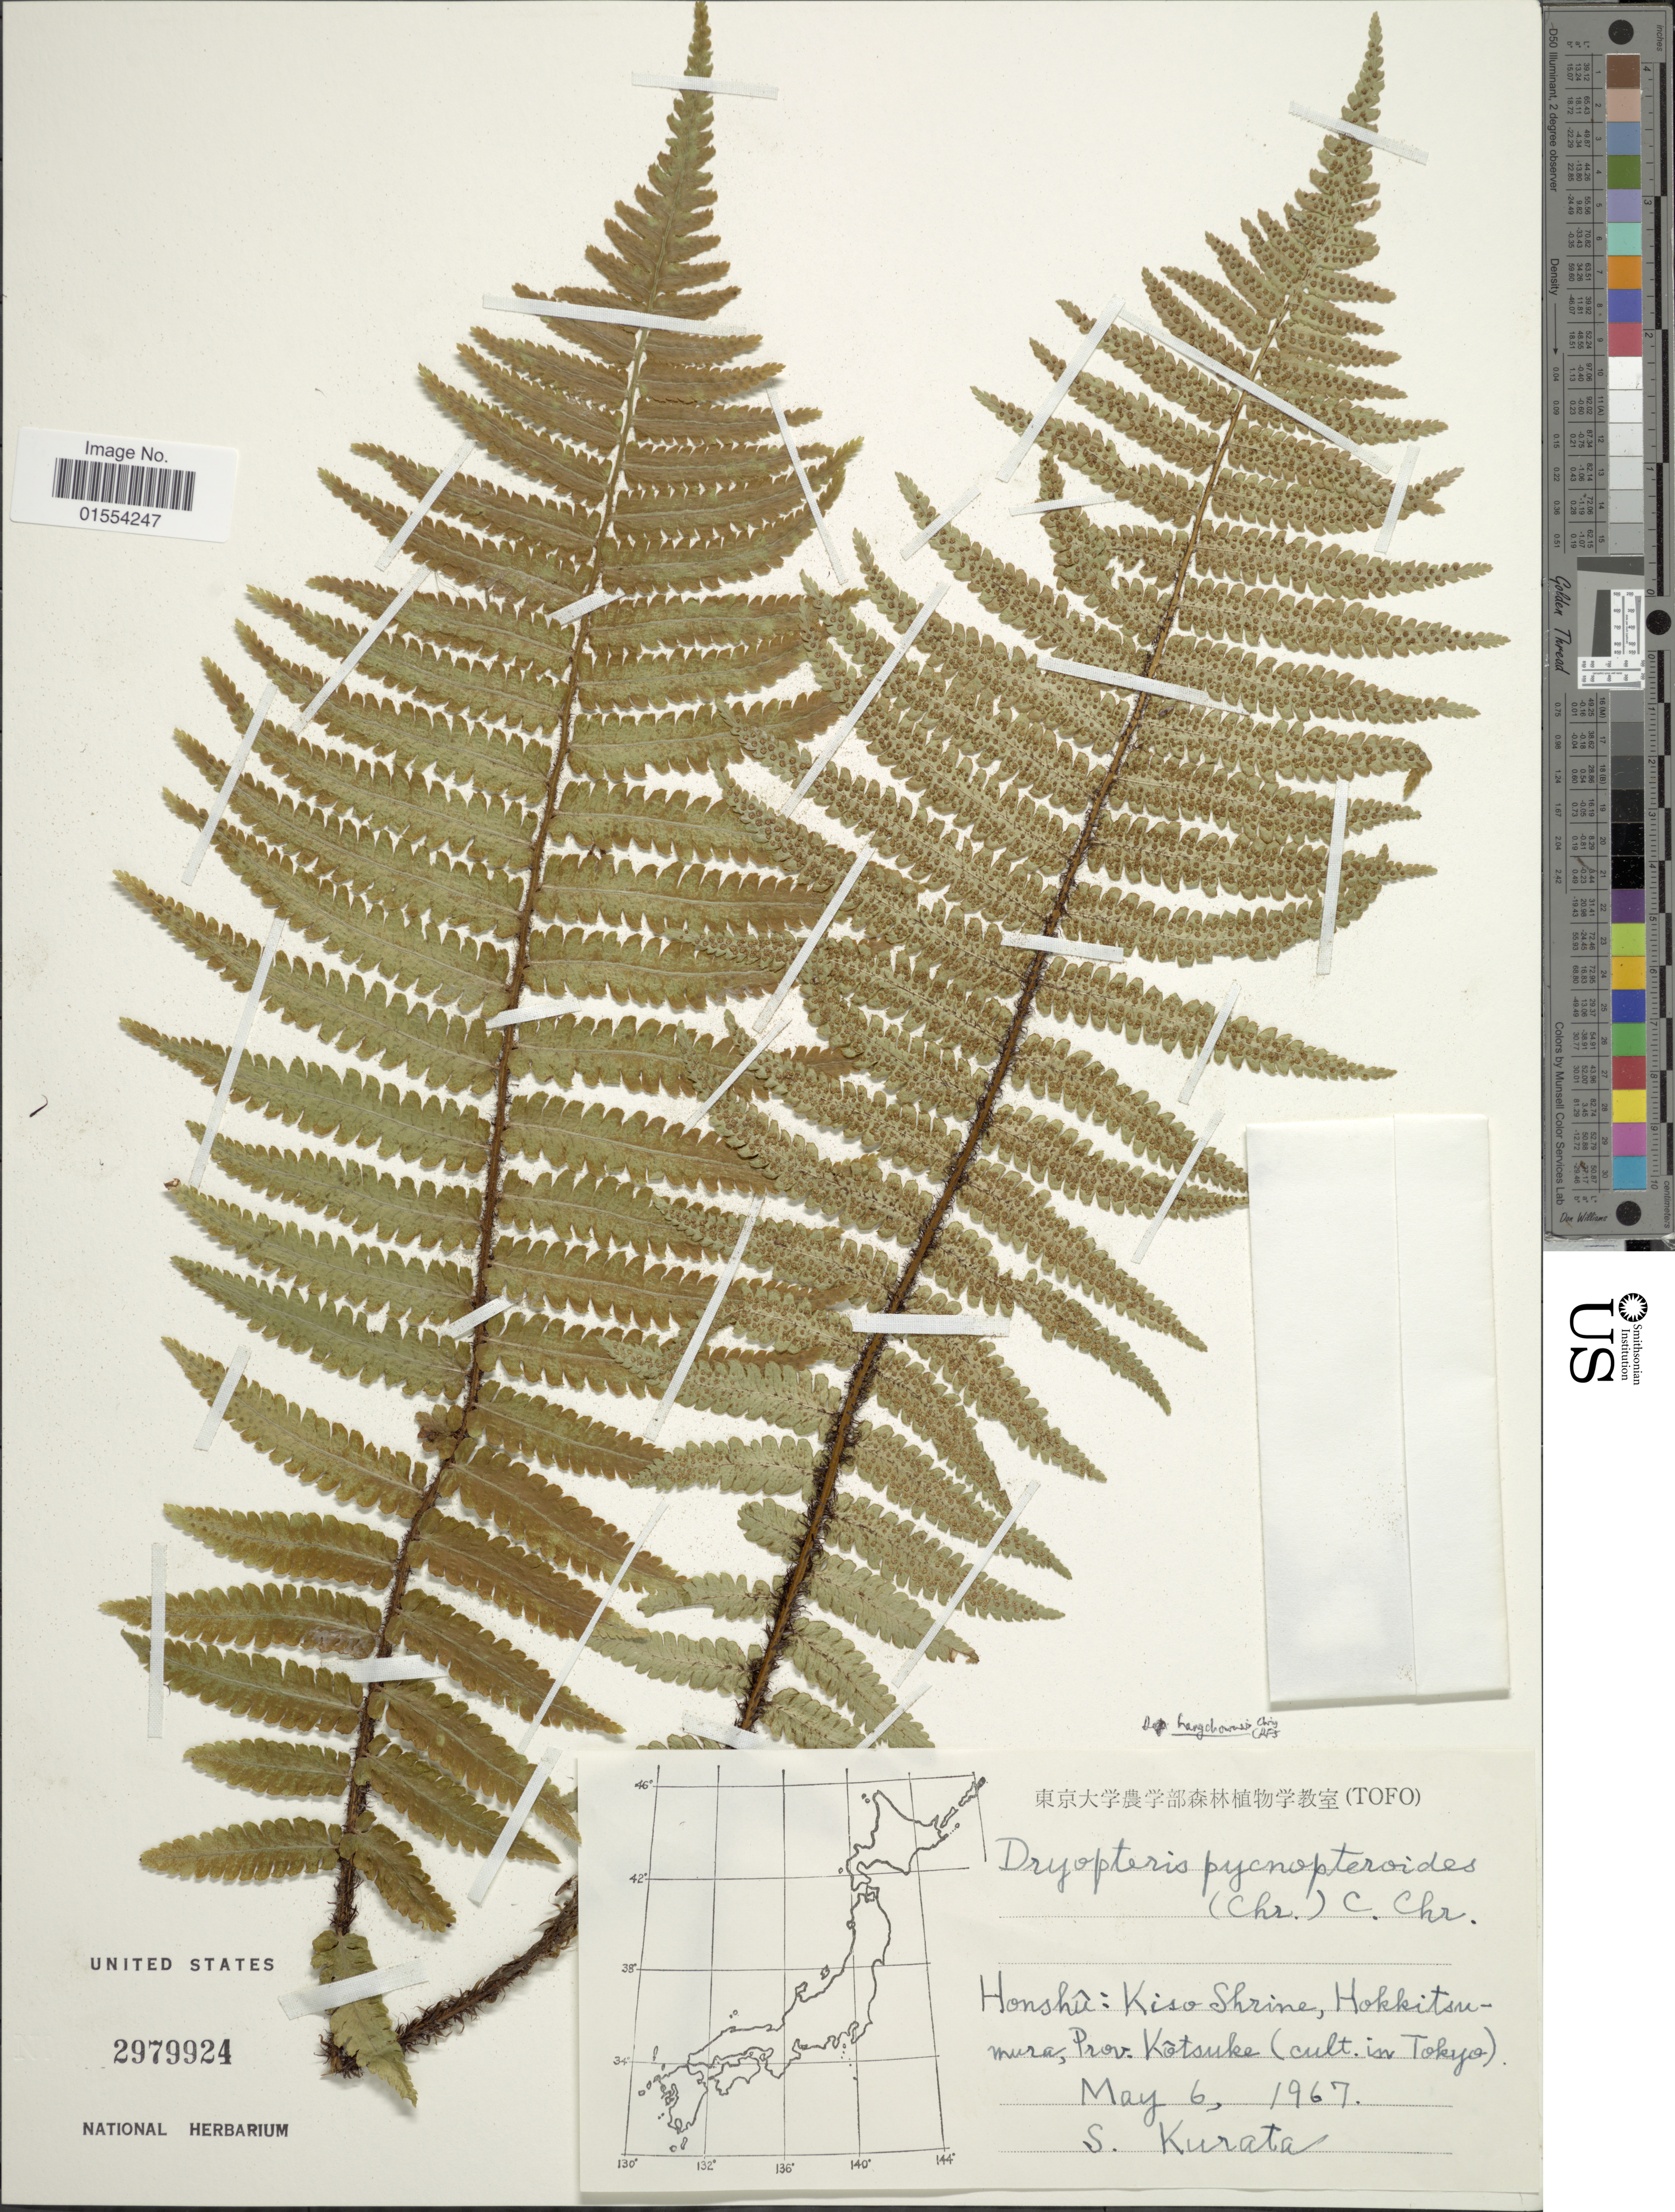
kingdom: Plantae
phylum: Tracheophyta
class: Polypodiopsida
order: Polypodiales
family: Dryopteridaceae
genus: Dryopteris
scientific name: Dryopteris hangchowensis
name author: Ching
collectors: Sa. Kurata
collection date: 1967-05-06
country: Japan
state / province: Tokyo, Federal City of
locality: Tokyo.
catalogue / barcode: US 2979924